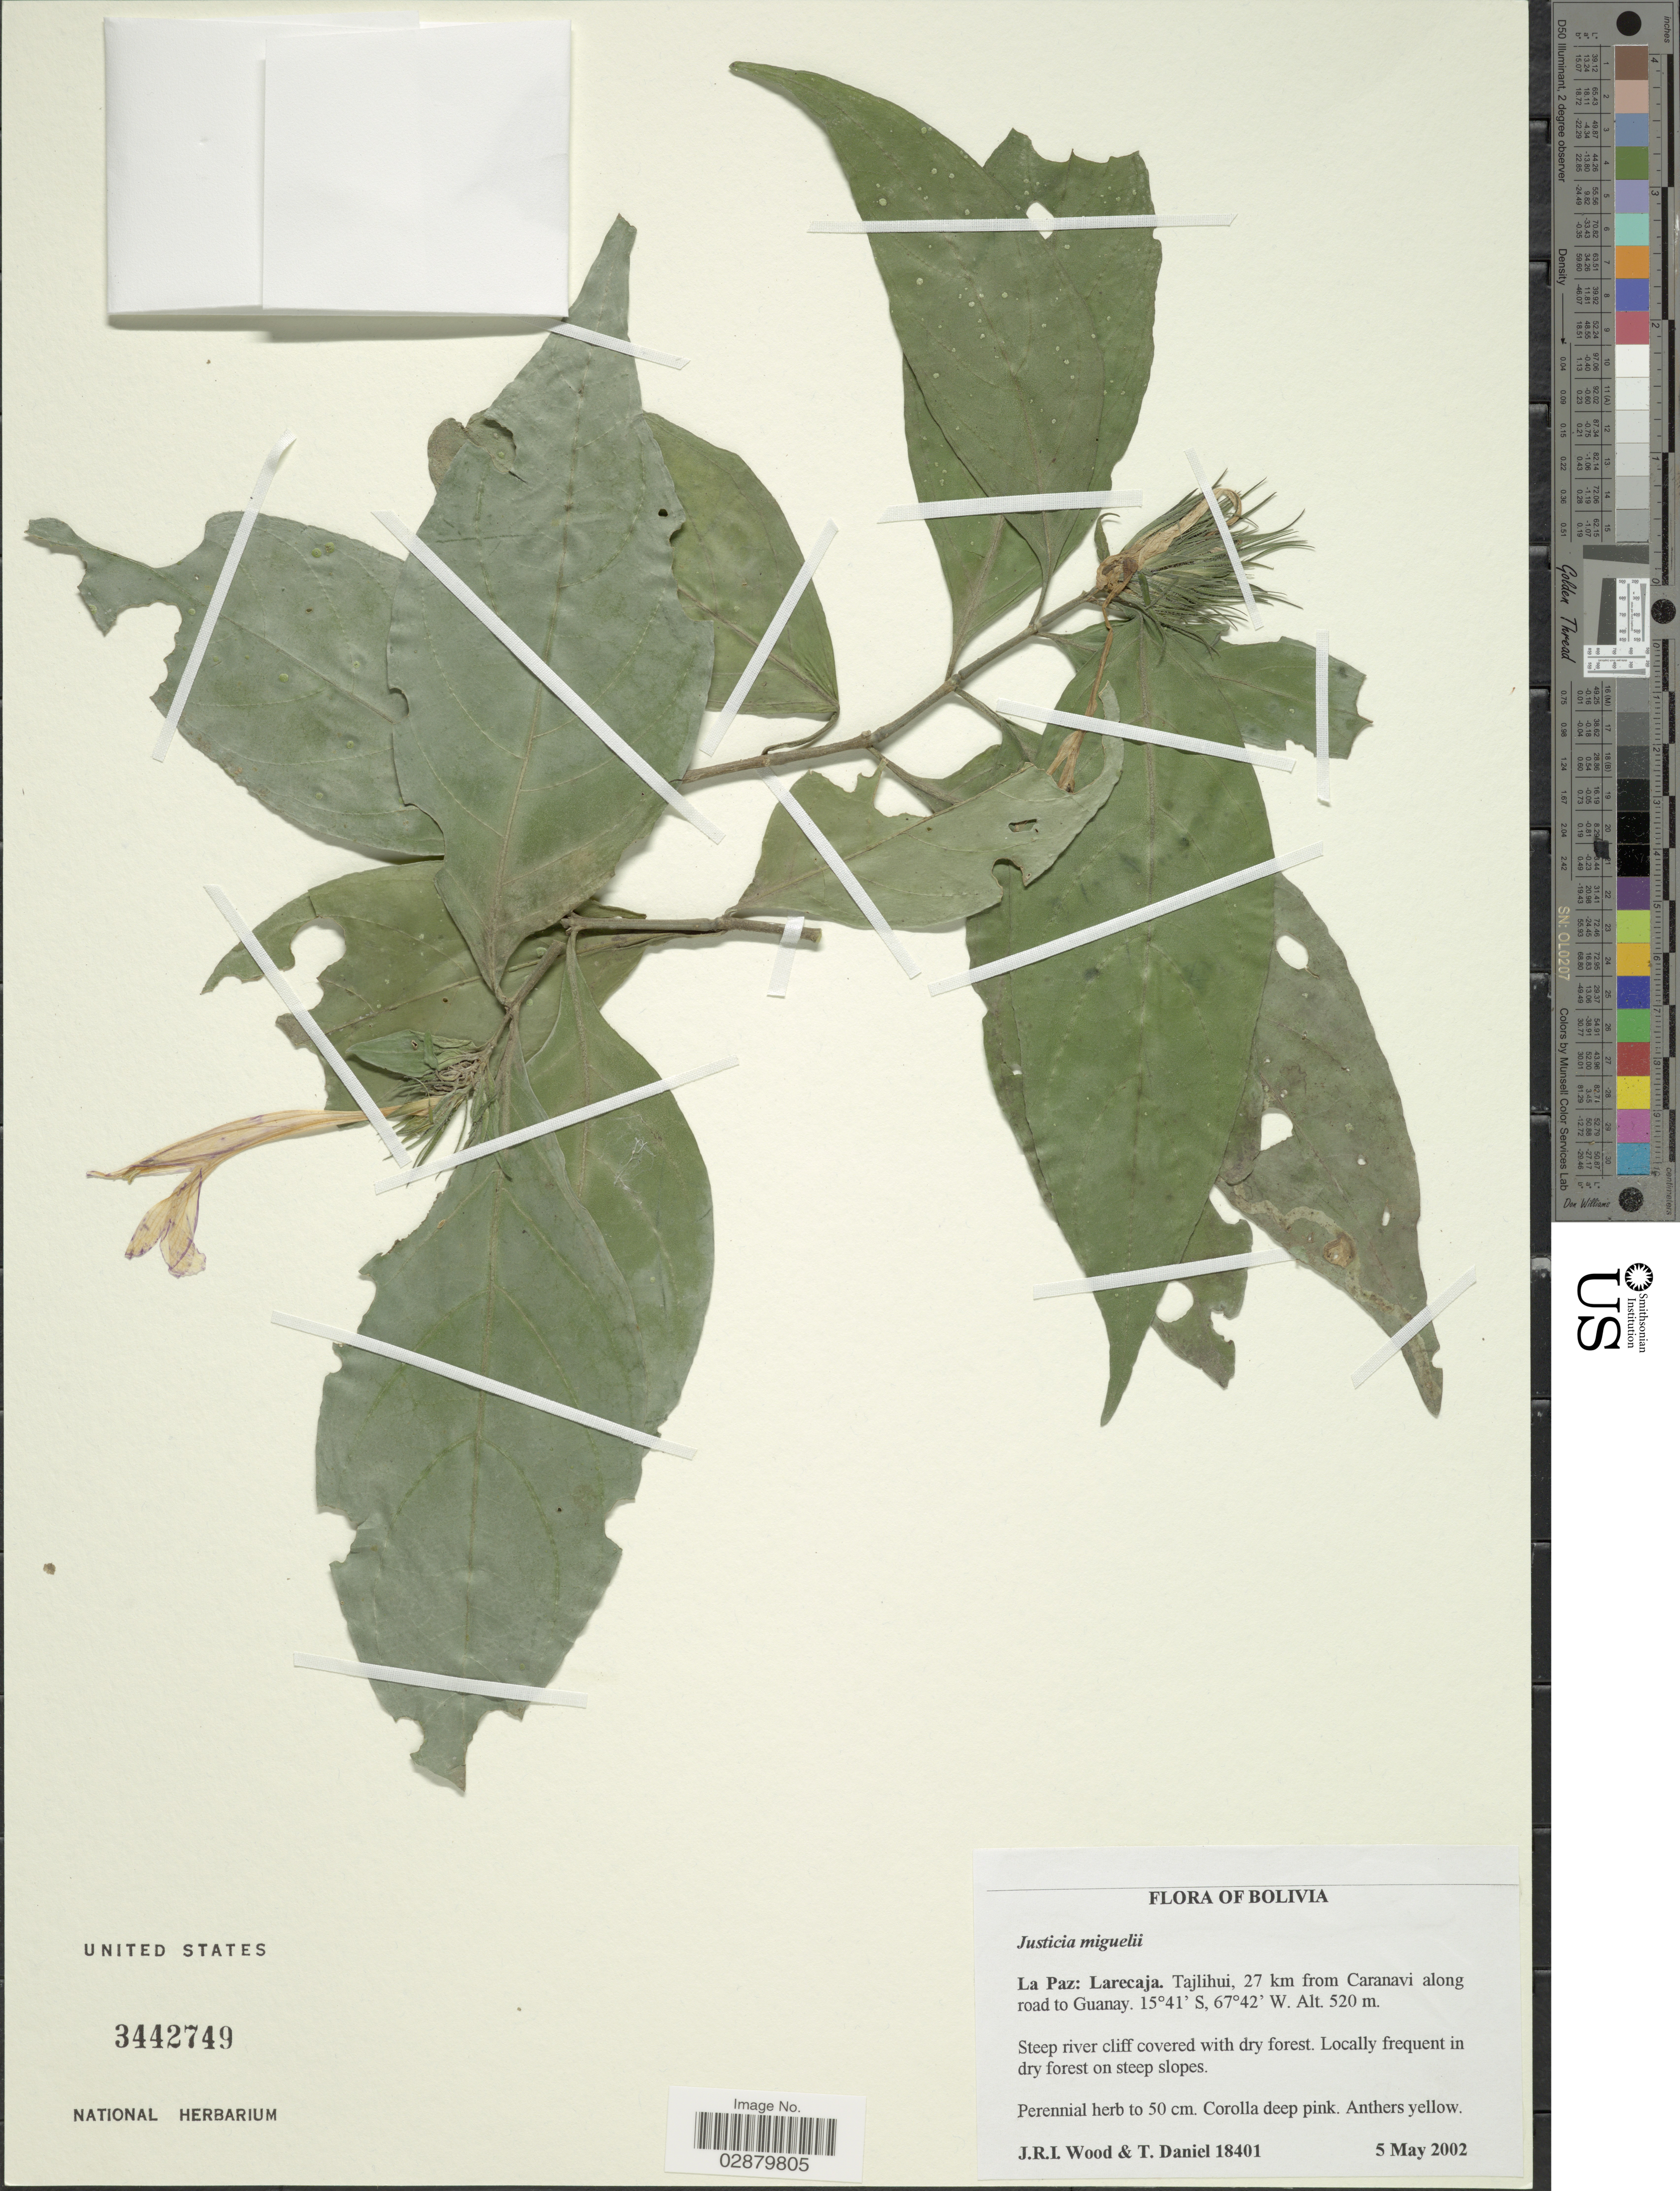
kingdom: Plantae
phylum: Tracheophyta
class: Magnoliopsida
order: Lamiales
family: Acanthaceae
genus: Justicia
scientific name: Justicia miguelii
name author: V.A.W. Graham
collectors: J. R. I. Wood & T. Daniel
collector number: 18401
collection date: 2002-05-05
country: Bolivia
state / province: La Paz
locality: Larecaja. Tajlihui, 27 km from Caranavi along road to Guanay.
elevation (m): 520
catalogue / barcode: US 3442749